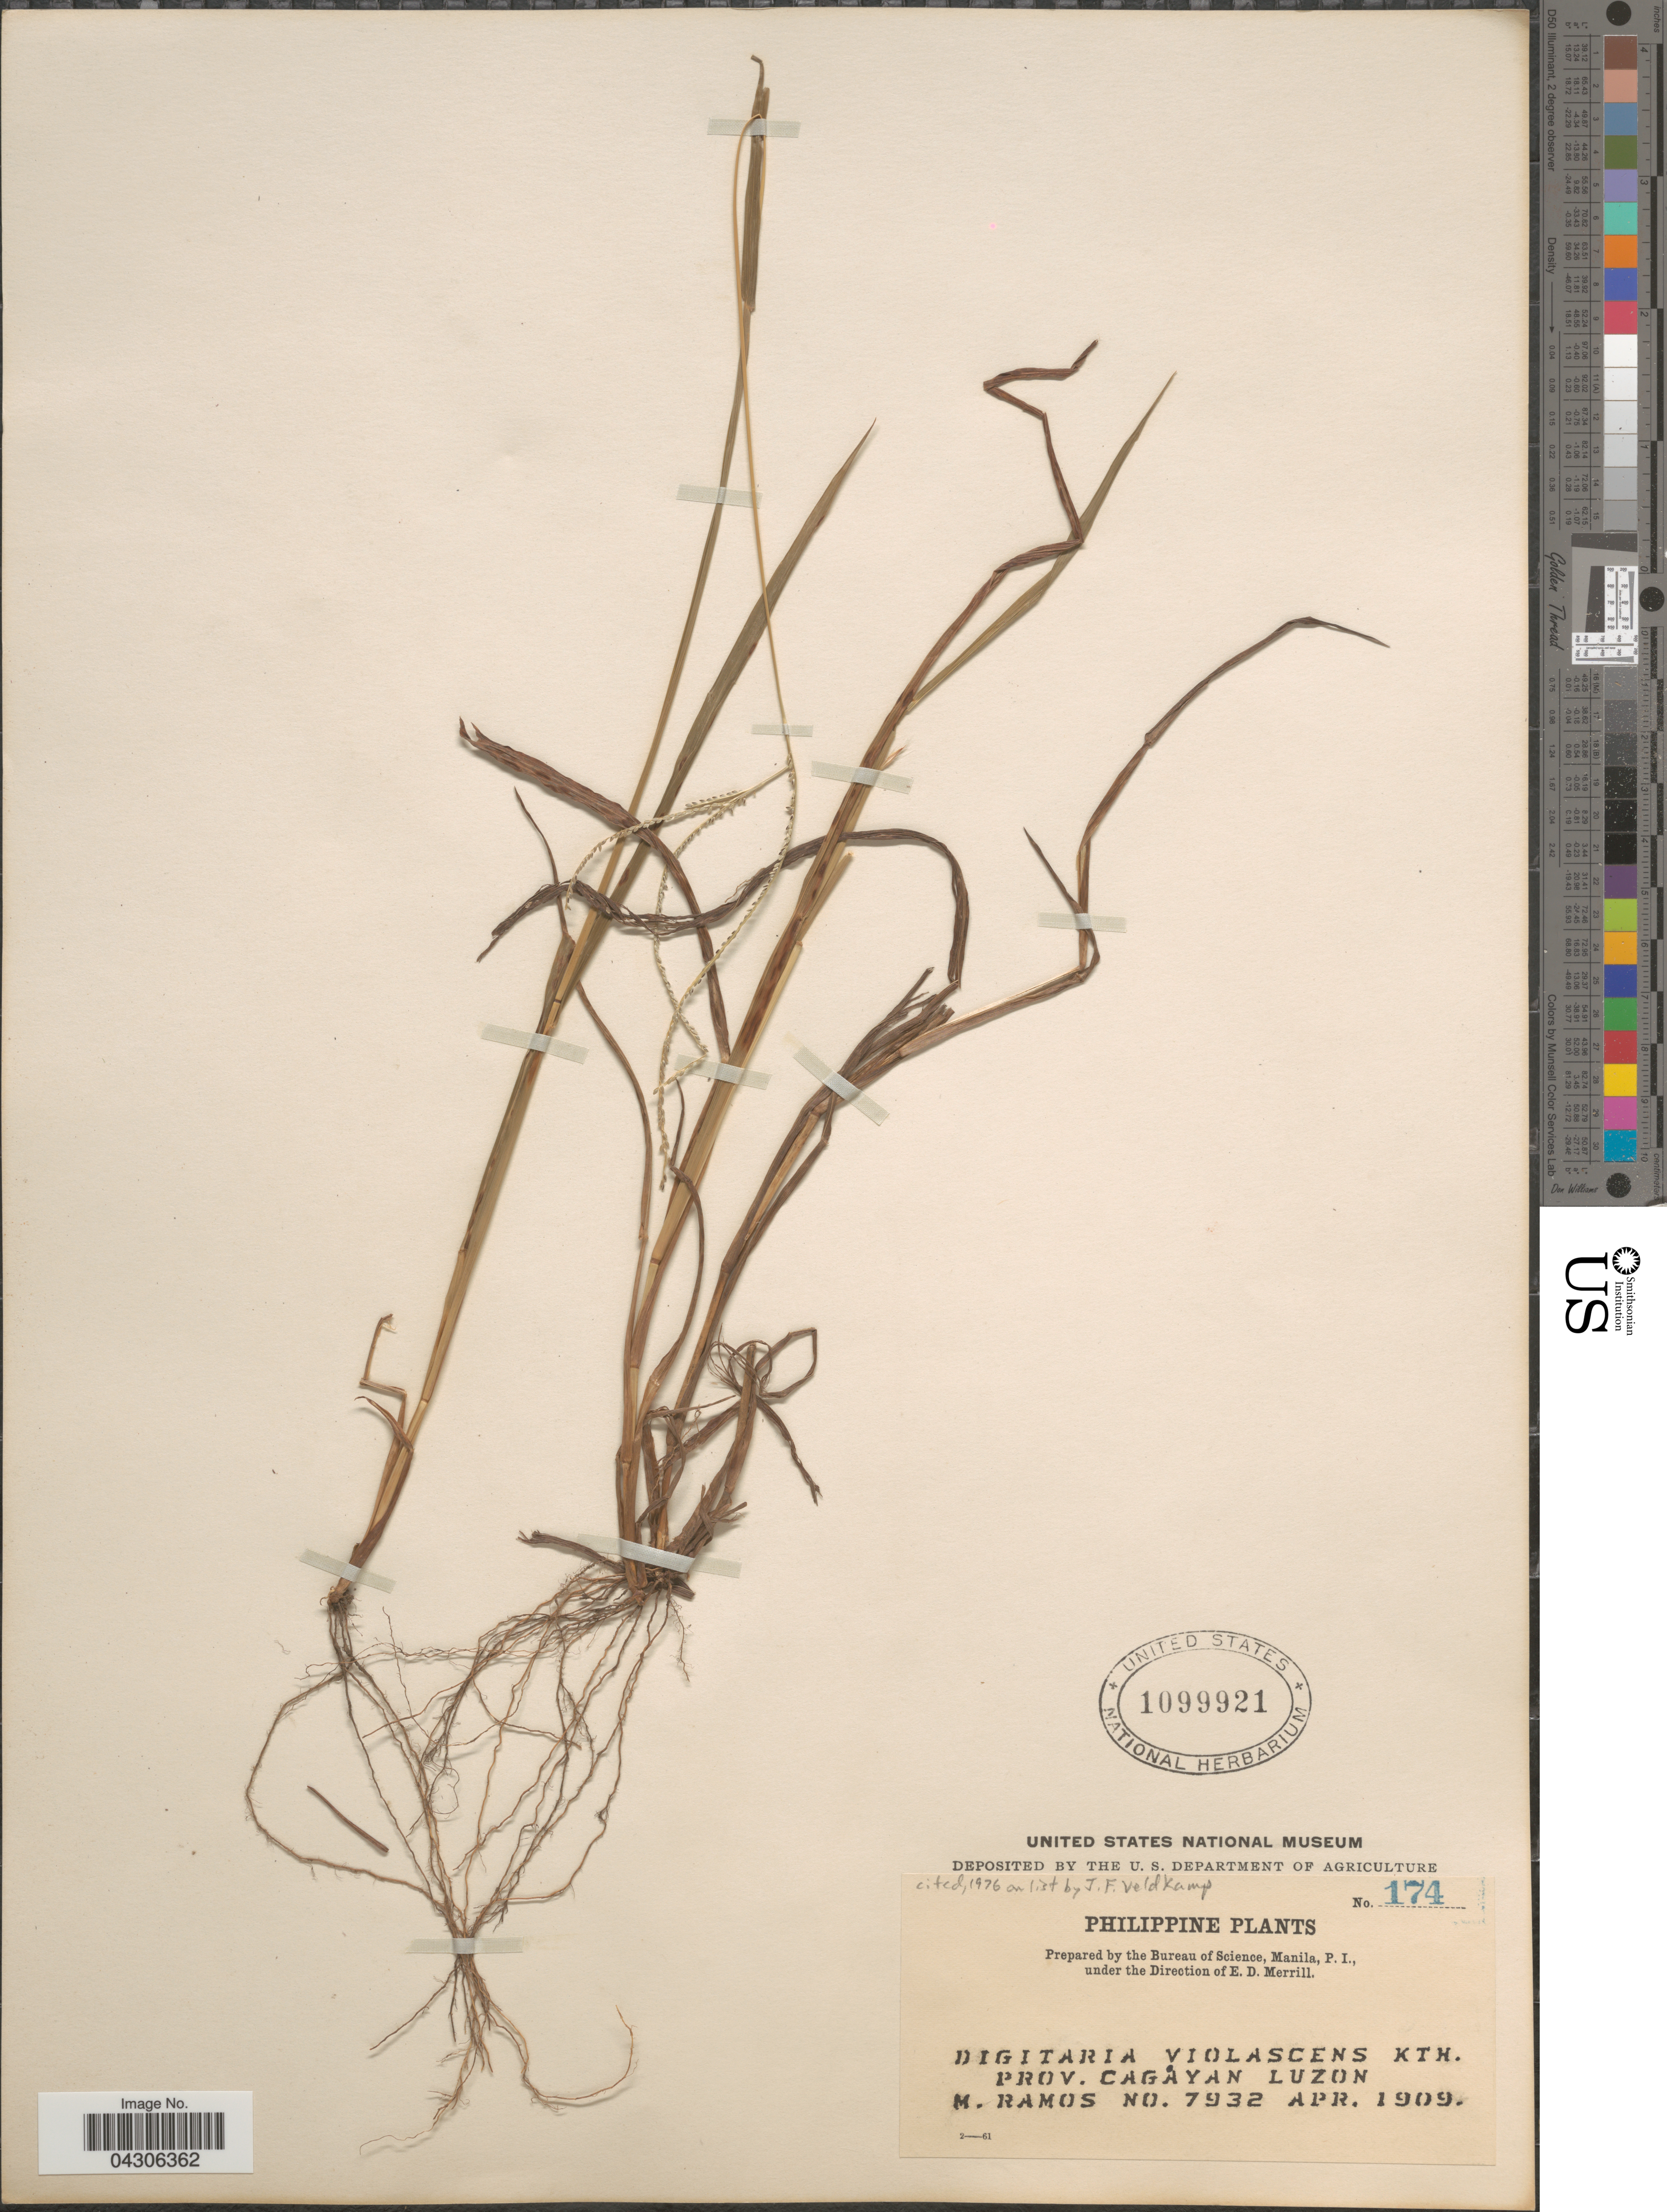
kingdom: Plantae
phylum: Tracheophyta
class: Liliopsida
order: Poales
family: Poaceae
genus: Digitaria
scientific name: Digitaria violascens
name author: Link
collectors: M. Ramos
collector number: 7932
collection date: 1909-04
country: Philippines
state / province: Cagayan Valley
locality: Prov. Cagayan Luzon.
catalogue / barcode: US 1099921